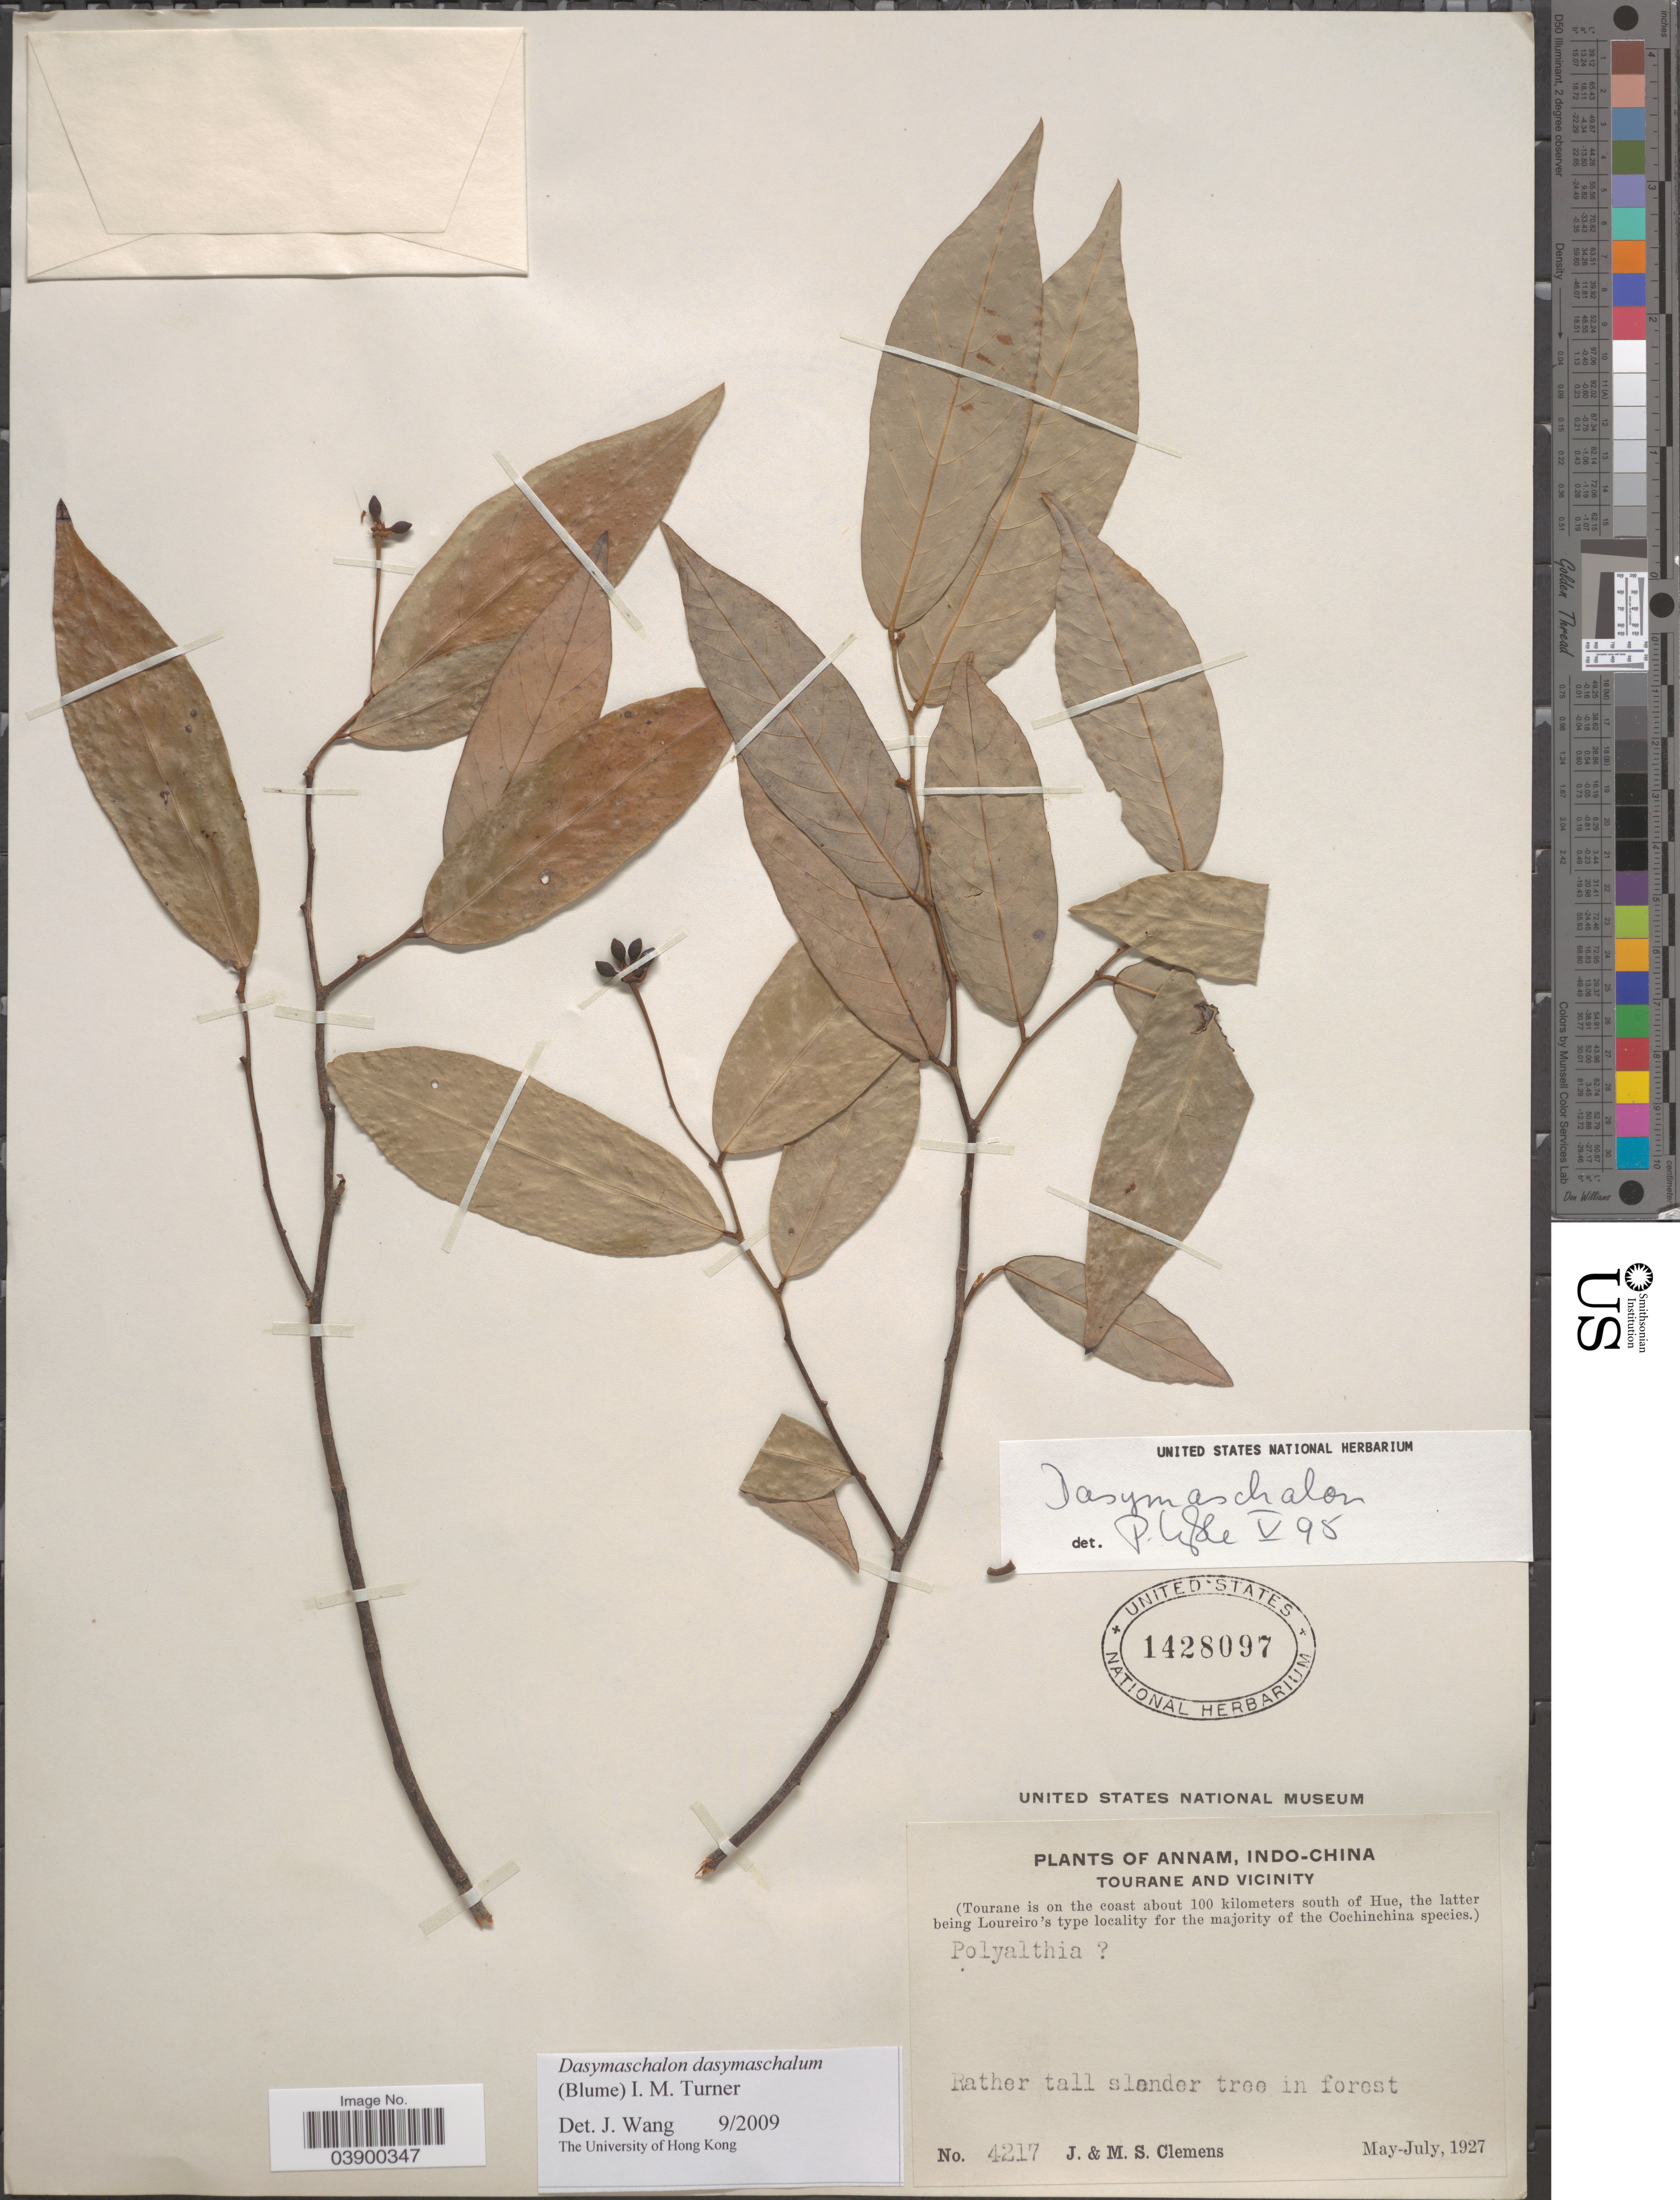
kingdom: Plantae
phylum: Tracheophyta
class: Magnoliopsida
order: Magnoliales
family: Annonaceae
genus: Dasymaschalon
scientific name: Dasymaschalon dasymaschalum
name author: (Blume) I.M. Turner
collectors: J. Clemens & M. S. Clemens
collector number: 4217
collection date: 1927-05/1927-07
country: Vietnam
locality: Annam, Indo-China. Tourane and Vicinity. Tourane is on the coast about 100 kilometers south of Hue.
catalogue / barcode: US 1428097